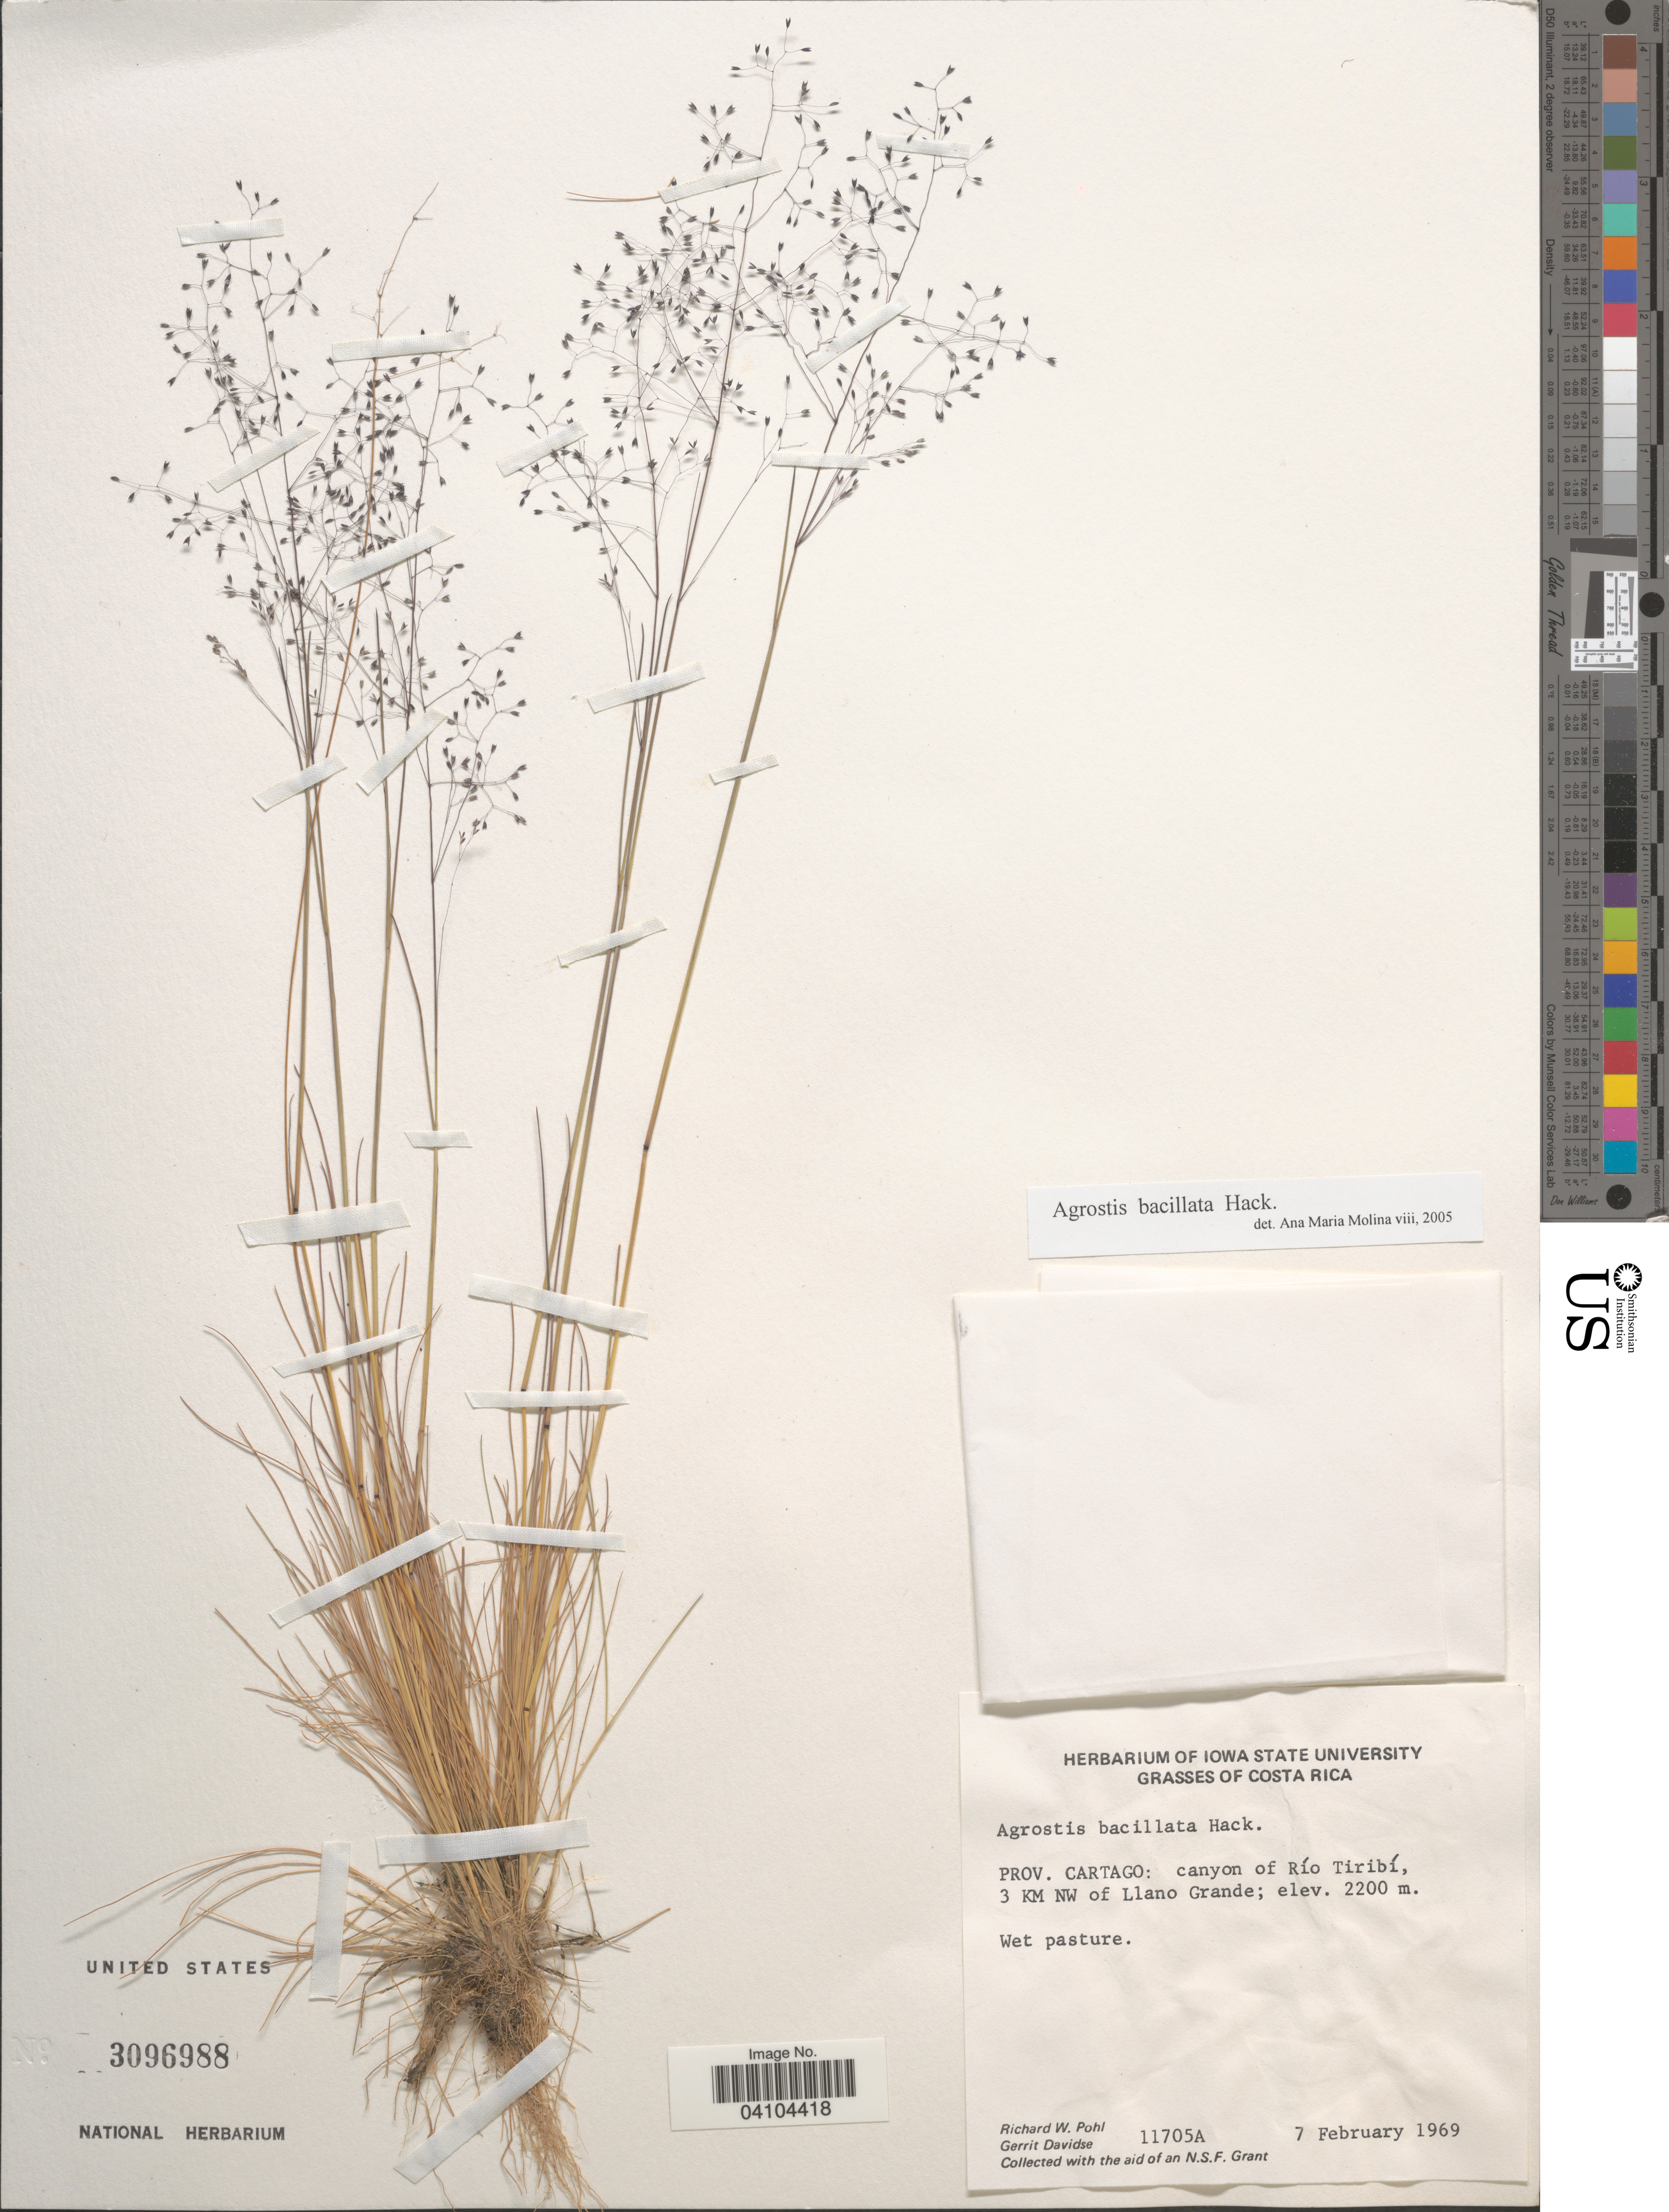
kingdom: Plantae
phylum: Tracheophyta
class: Liliopsida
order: Poales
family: Poaceae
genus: Agrostis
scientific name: Agrostis bacillata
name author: Hack.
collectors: R. W. Pohl & G. Davidse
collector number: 11705A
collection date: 1969-02-07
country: Costa Rica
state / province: Cartago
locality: Canyon of Río Tíribí, 3 KM NW of Llano Grande.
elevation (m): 2200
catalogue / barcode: US 3096988